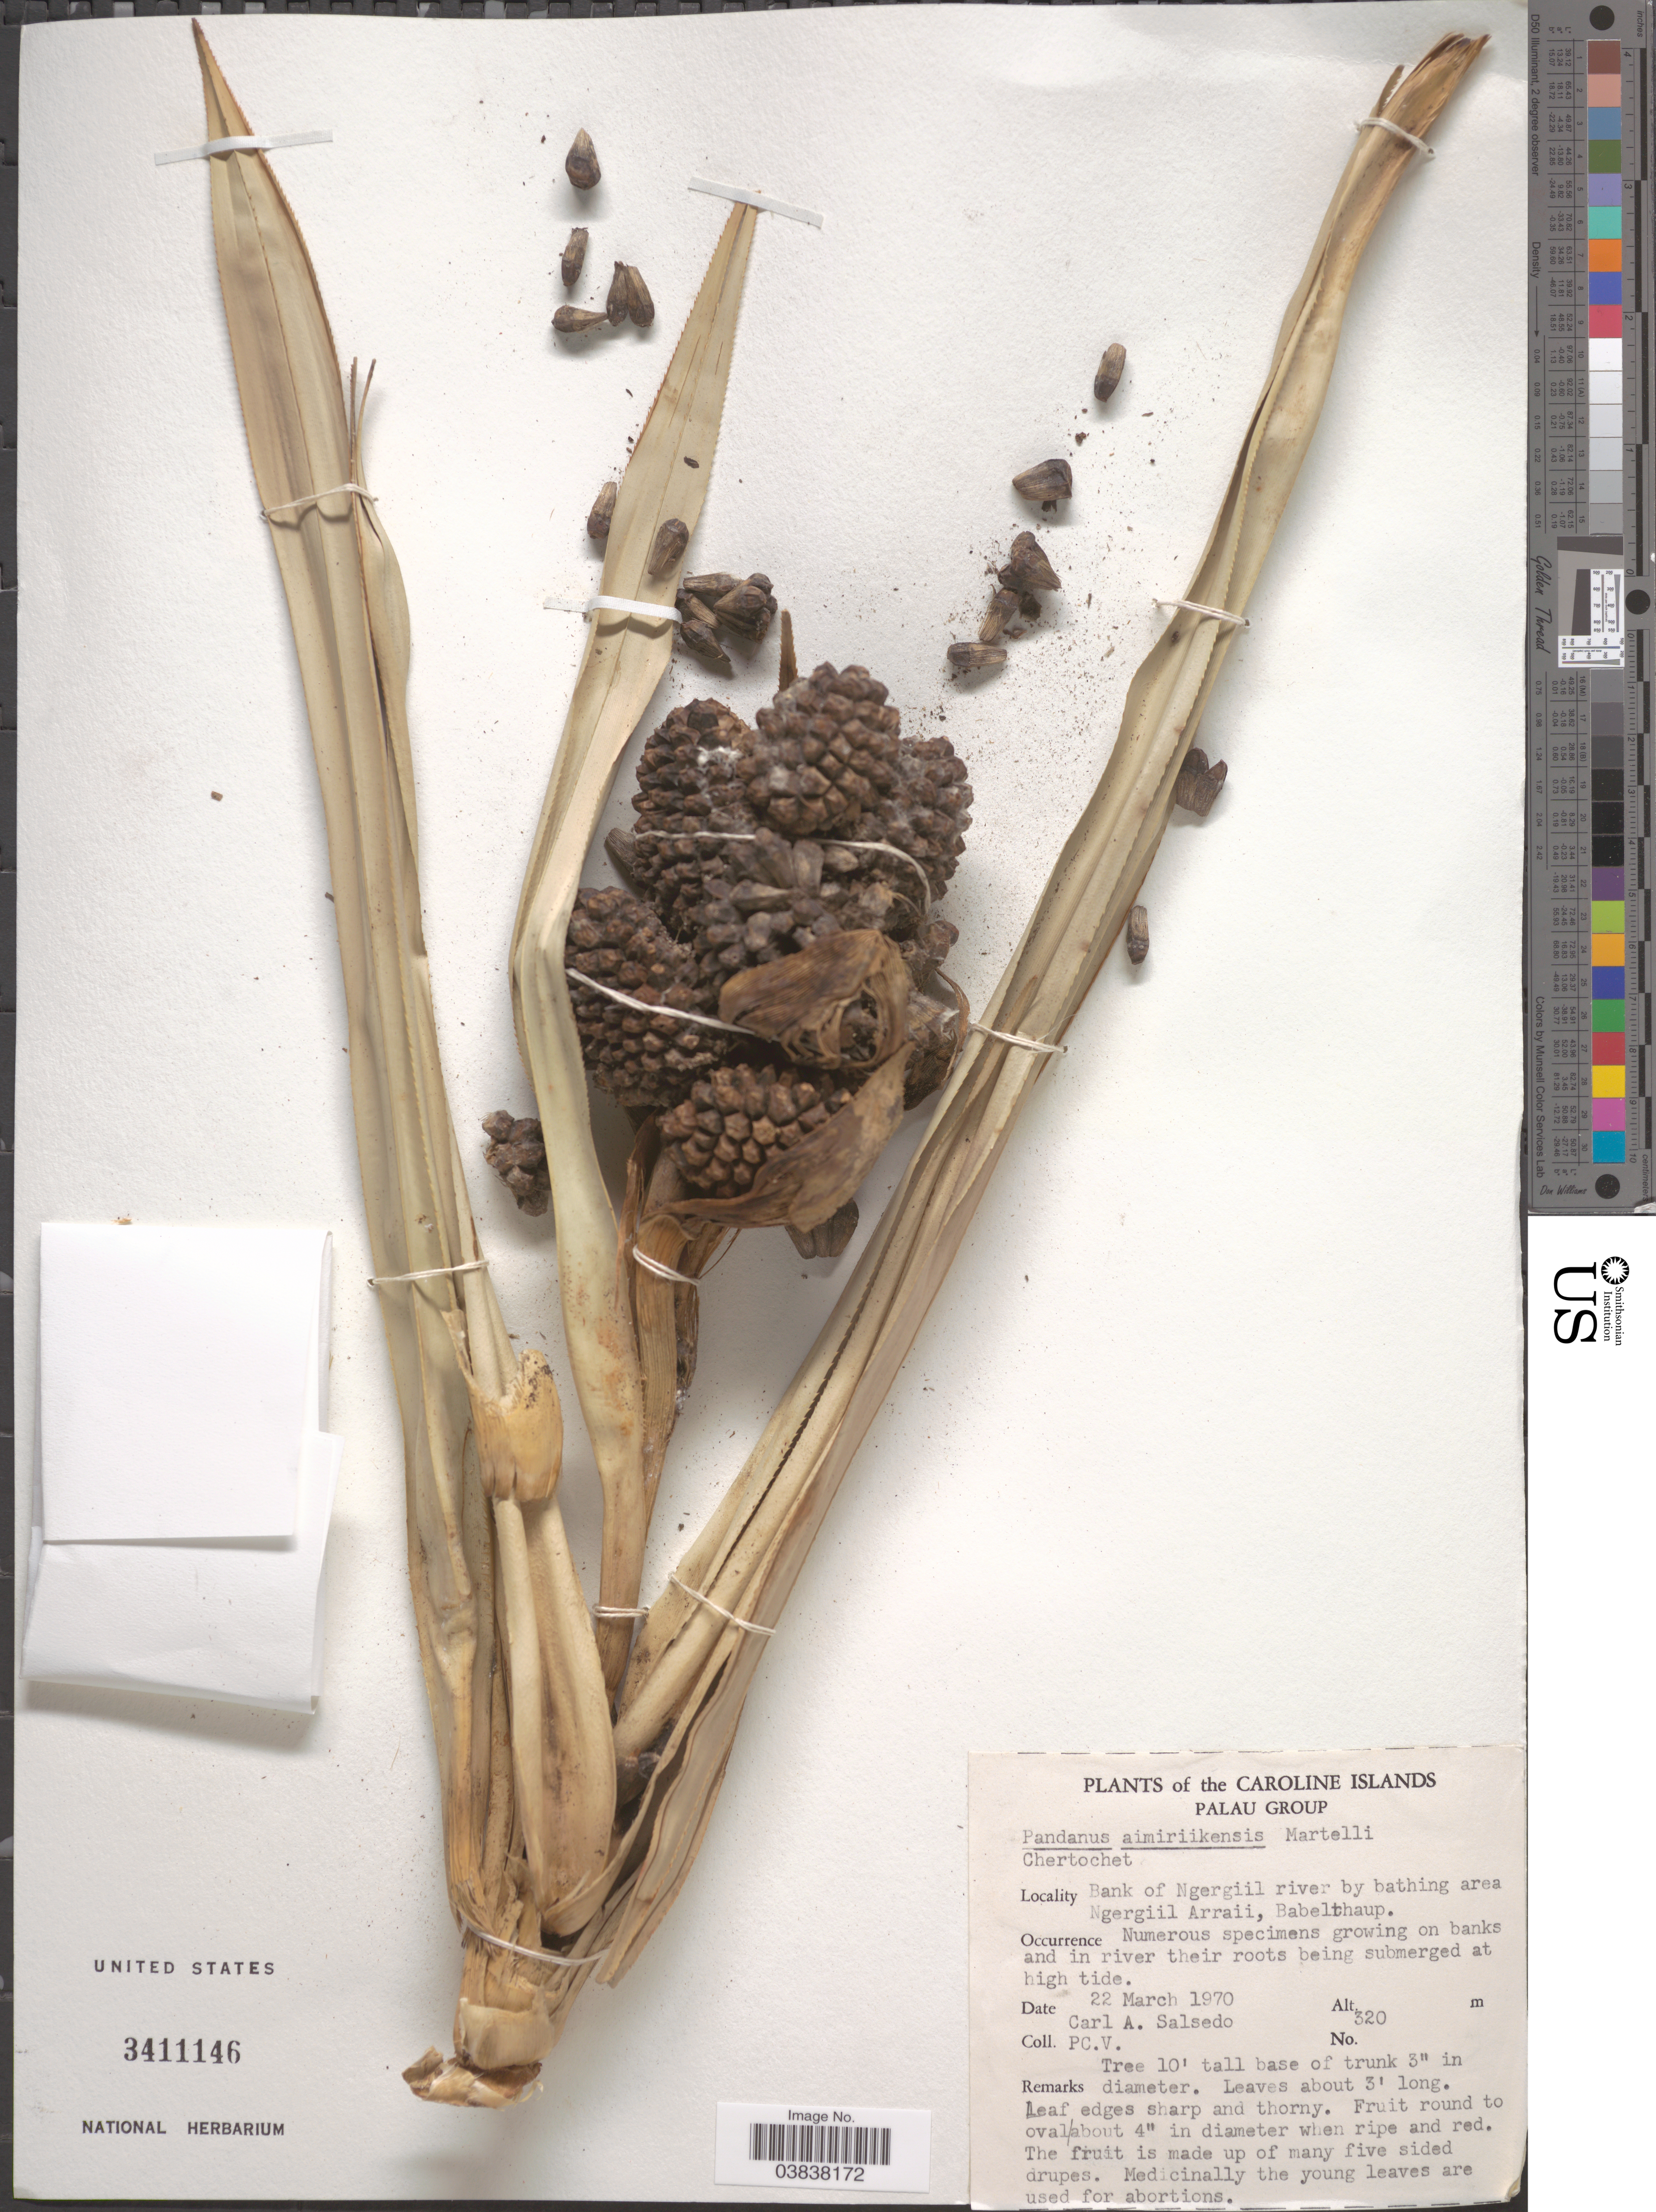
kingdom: Plantae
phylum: Tracheophyta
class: Liliopsida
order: Pandanales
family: Pandanaceae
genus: Pandanus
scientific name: Pandanus aimiriikensis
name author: Martelli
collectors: C.A. Salsedo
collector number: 320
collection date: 1970-03-22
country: Palau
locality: The Caroline Islands. Palau Group. Bank of Ngergiil river by bathing area Ngergiil Arraii, Babelthaup.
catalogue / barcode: US 3411146